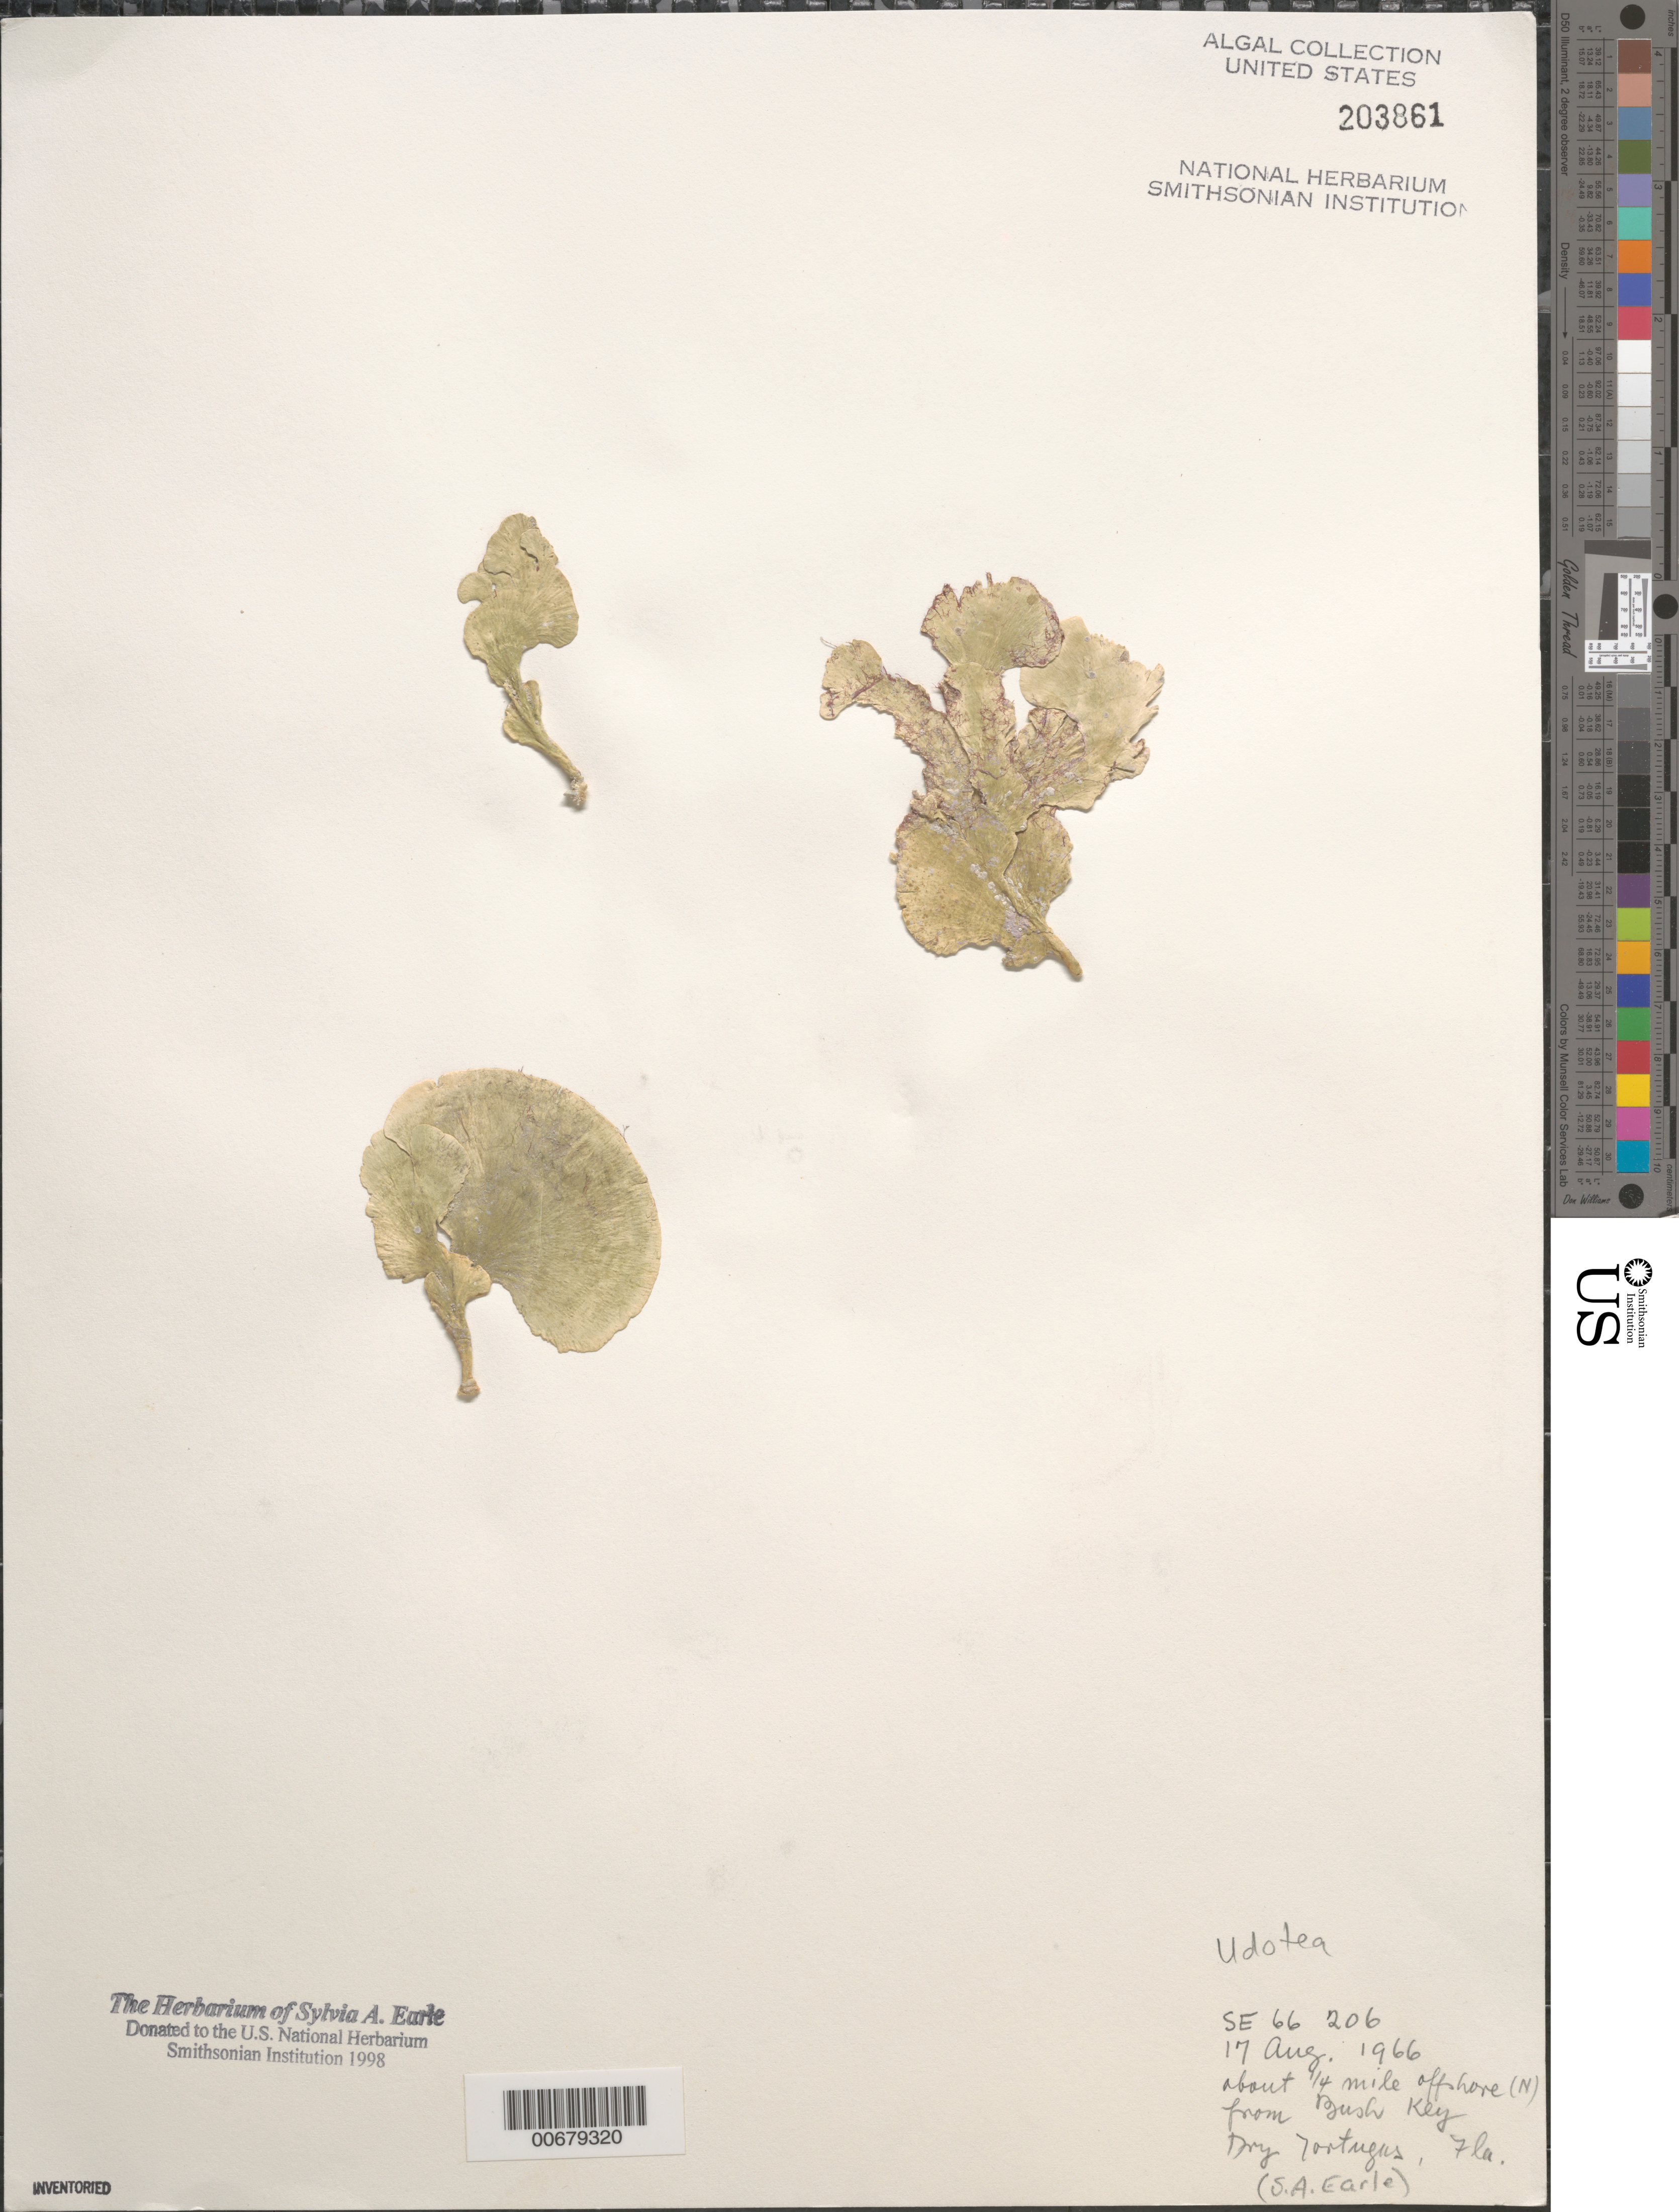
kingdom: Plantae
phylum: Chlorophyta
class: Ulvophyceae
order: Bryopsidales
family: Udoteaceae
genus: Udotea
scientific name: Udotea sp.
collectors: S. A. Earle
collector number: SE 66206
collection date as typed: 17 Aug 1966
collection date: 1966-08-17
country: United States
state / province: Florida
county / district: Monroe County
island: Dry Tortugas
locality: Ca. 1/4 mile north off Bush Key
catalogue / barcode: US 203861